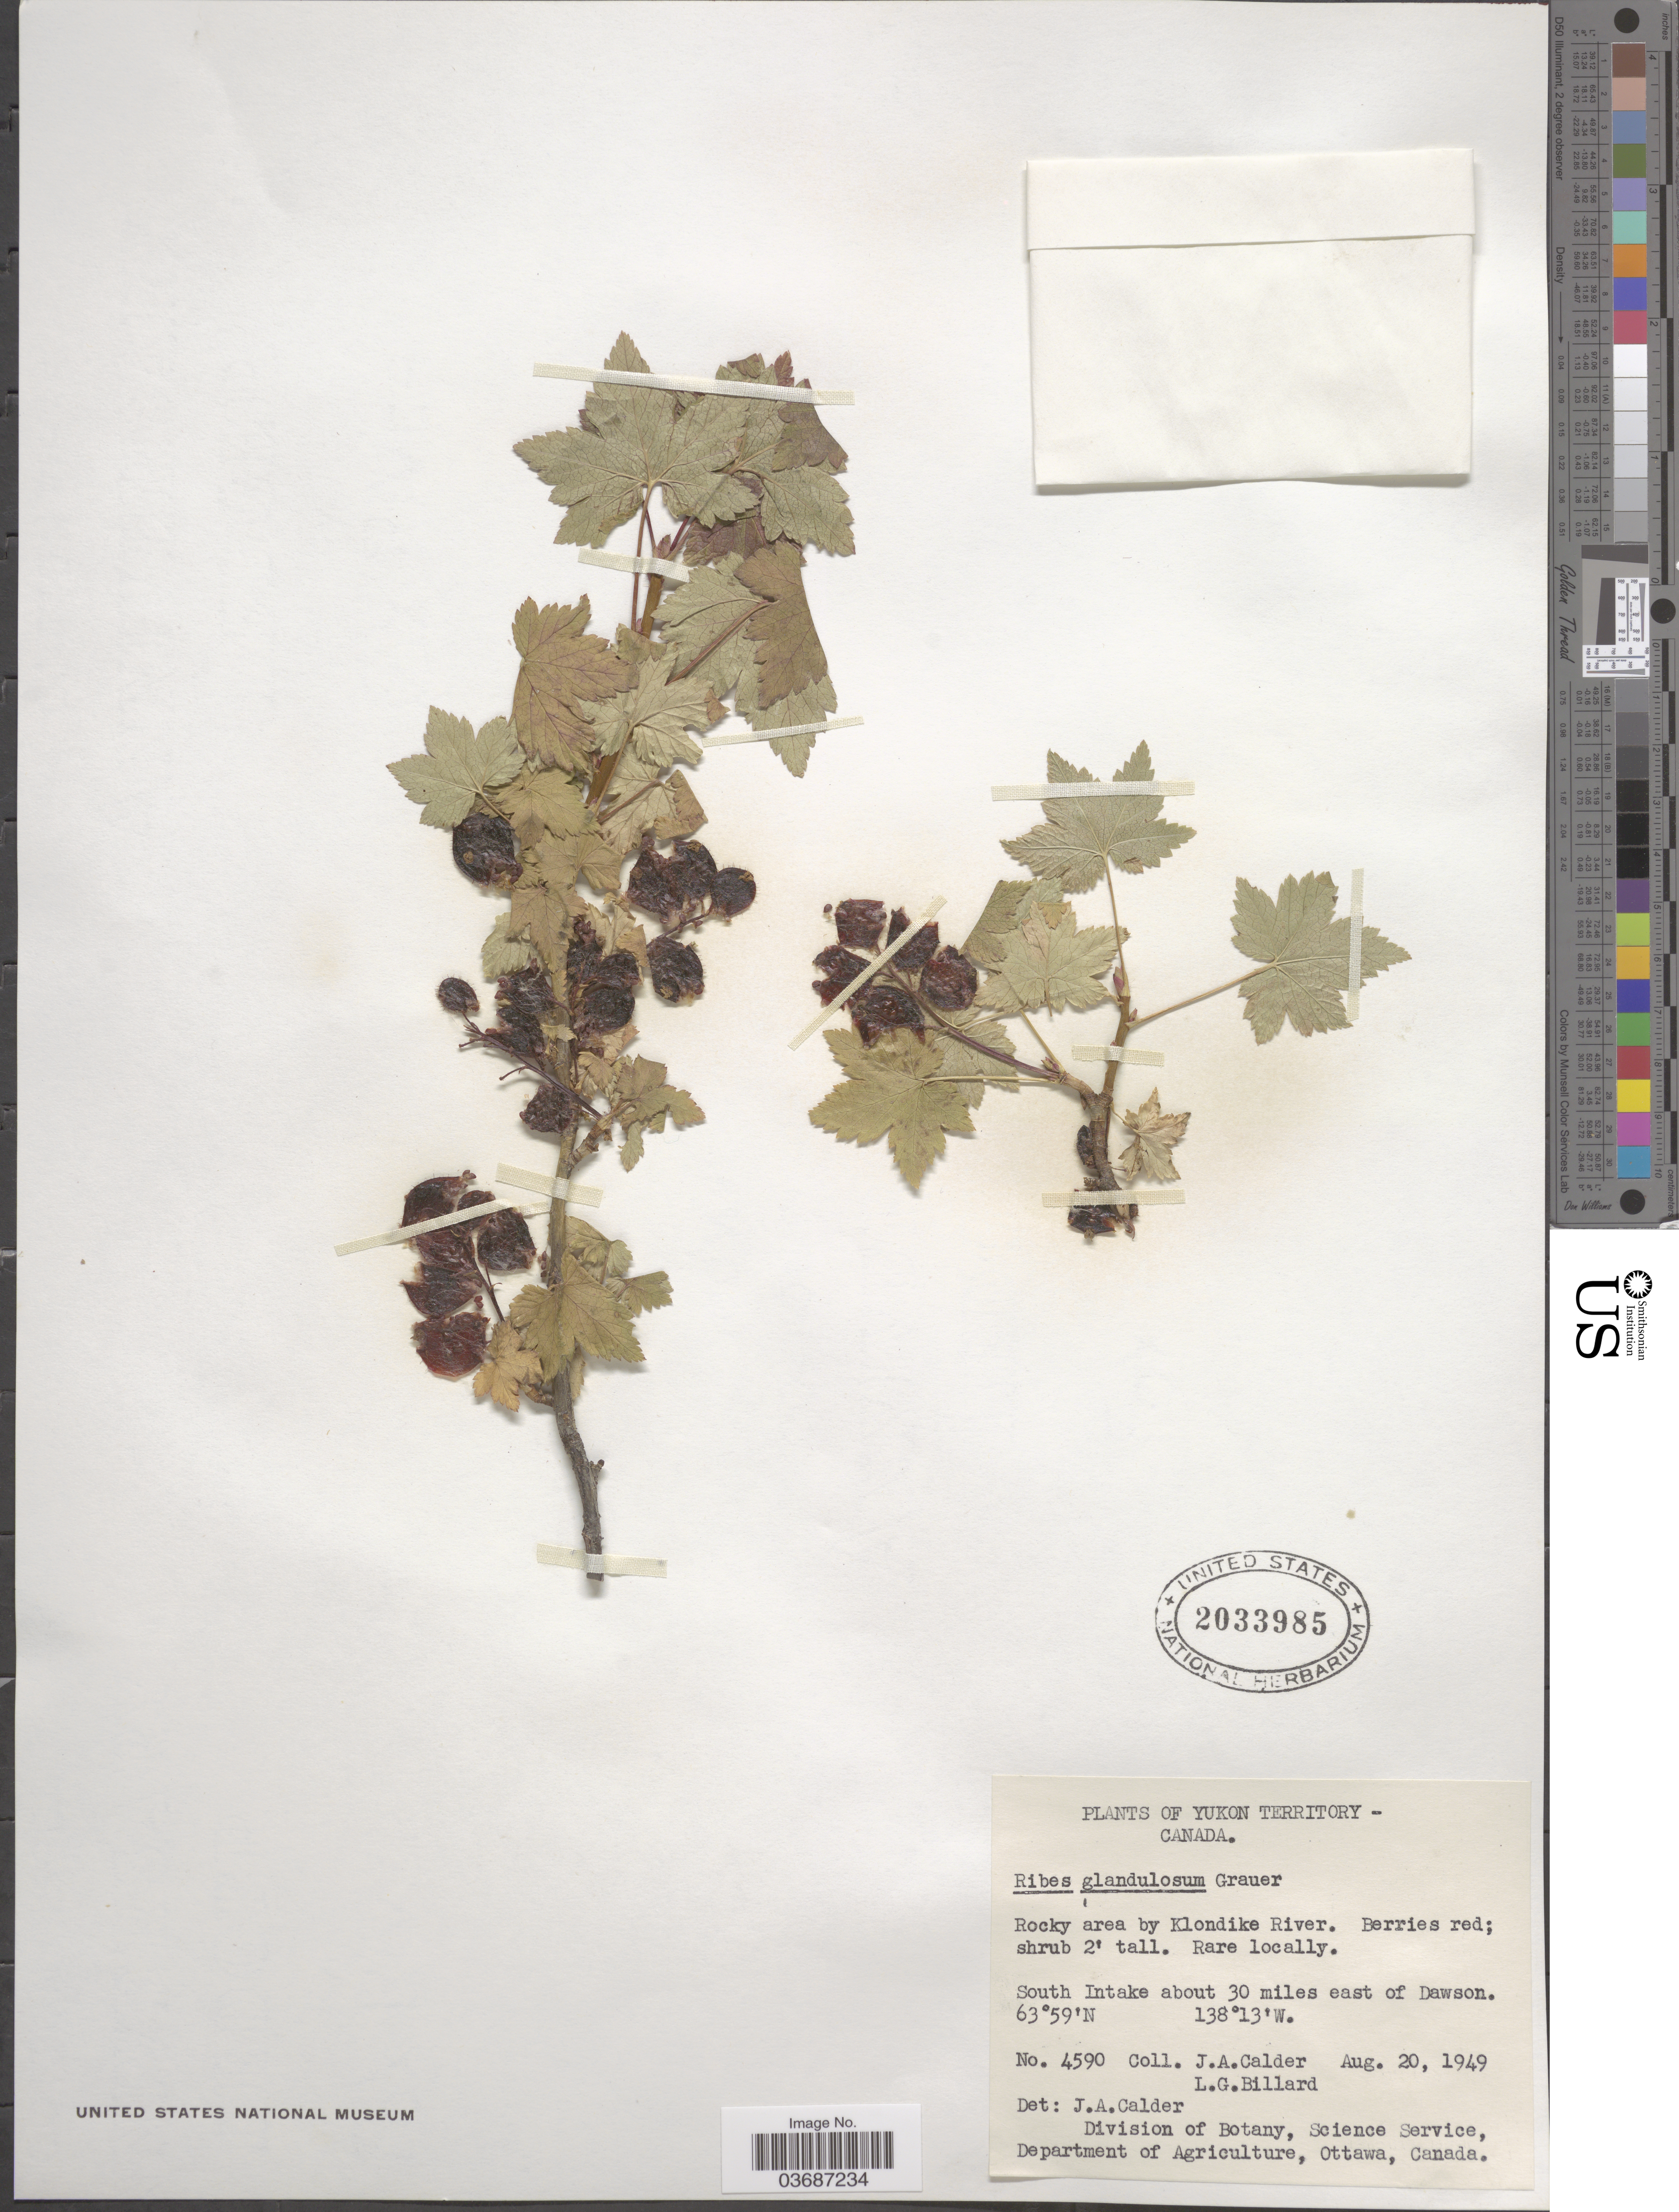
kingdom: Plantae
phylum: Tracheophyta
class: Magnoliopsida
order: Saxifragales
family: Grossulariaceae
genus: Ribes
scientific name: Ribes glandulosum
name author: Ruiz & Pav.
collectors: J. A. Calder & L. Billard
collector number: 4590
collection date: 1949-08-20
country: Canada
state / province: Yukon Territory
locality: Rocky area by Klondike River. South Intake about 30 miles east of Dawson.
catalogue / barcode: US 2033985